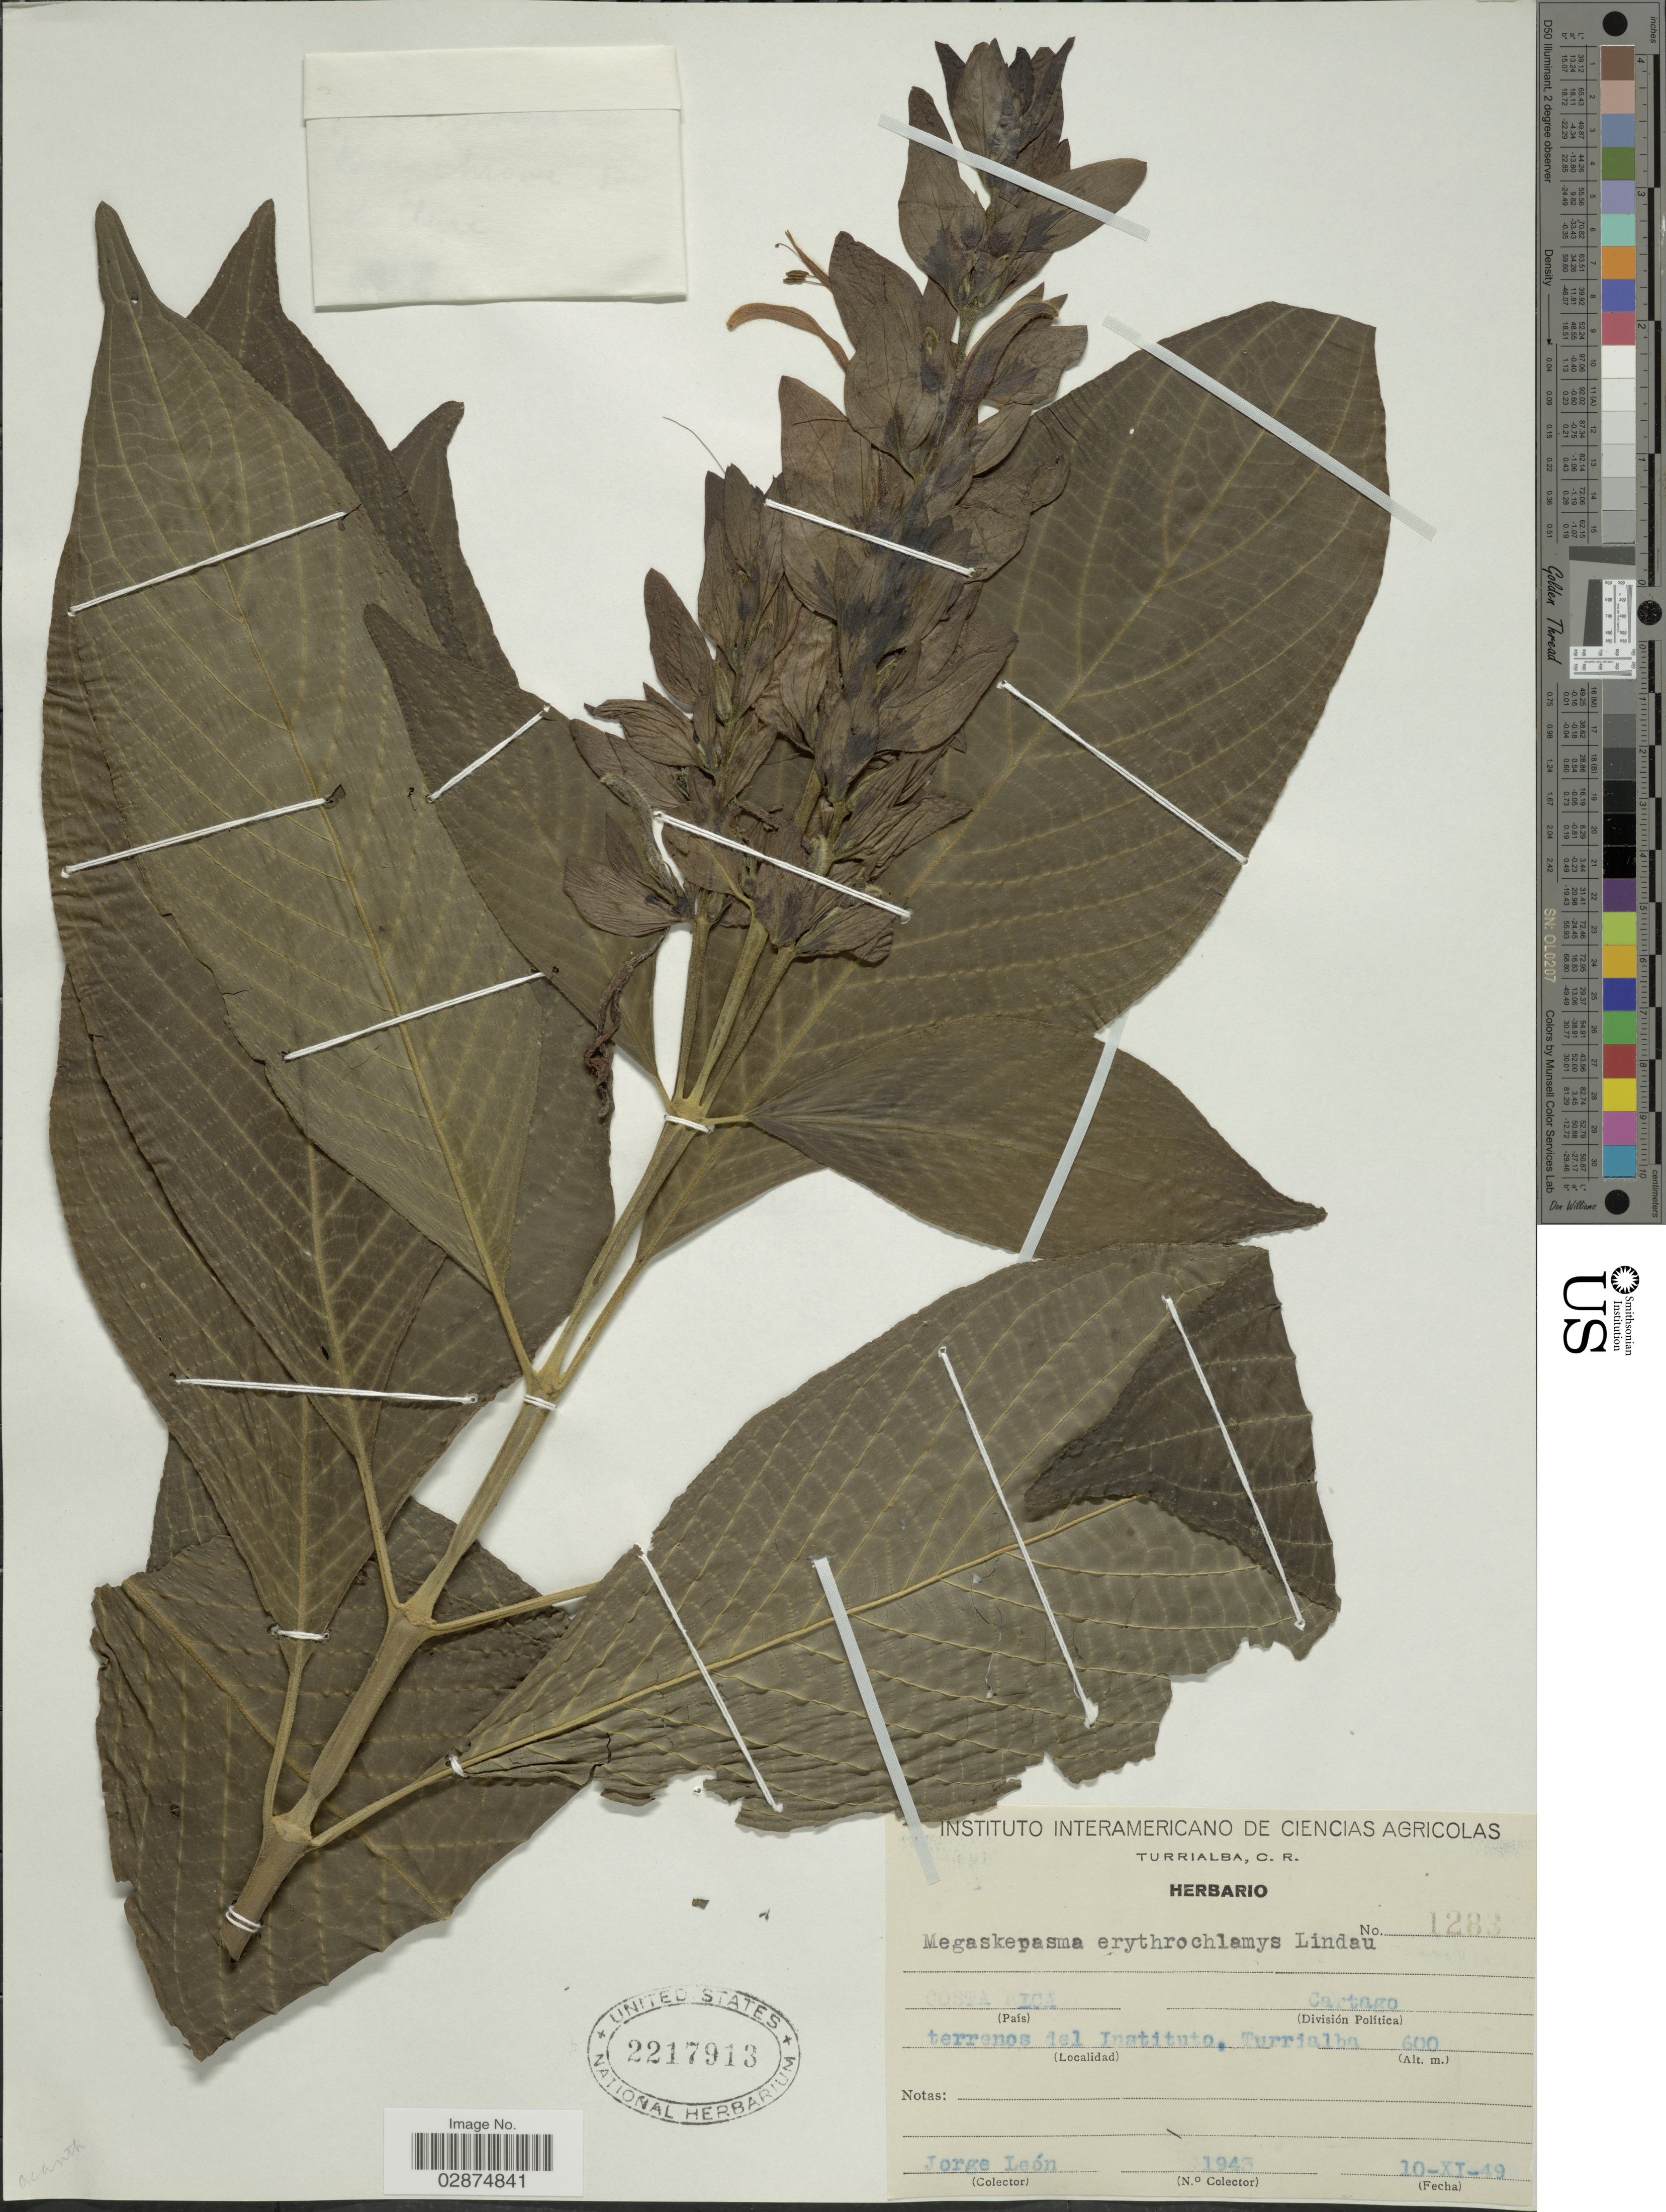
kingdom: Plantae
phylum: Tracheophyta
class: Magnoliopsida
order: Lamiales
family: Acanthaceae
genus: Megaskepasma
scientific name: Megaskepasma erythrochlamys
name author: Lindau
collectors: J. León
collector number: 1943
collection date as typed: Transcribed d/m/y: 10/11/49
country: Costa Rica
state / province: Cartago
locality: Terrenos del Institutio, Turrialba.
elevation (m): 600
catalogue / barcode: US 2217913